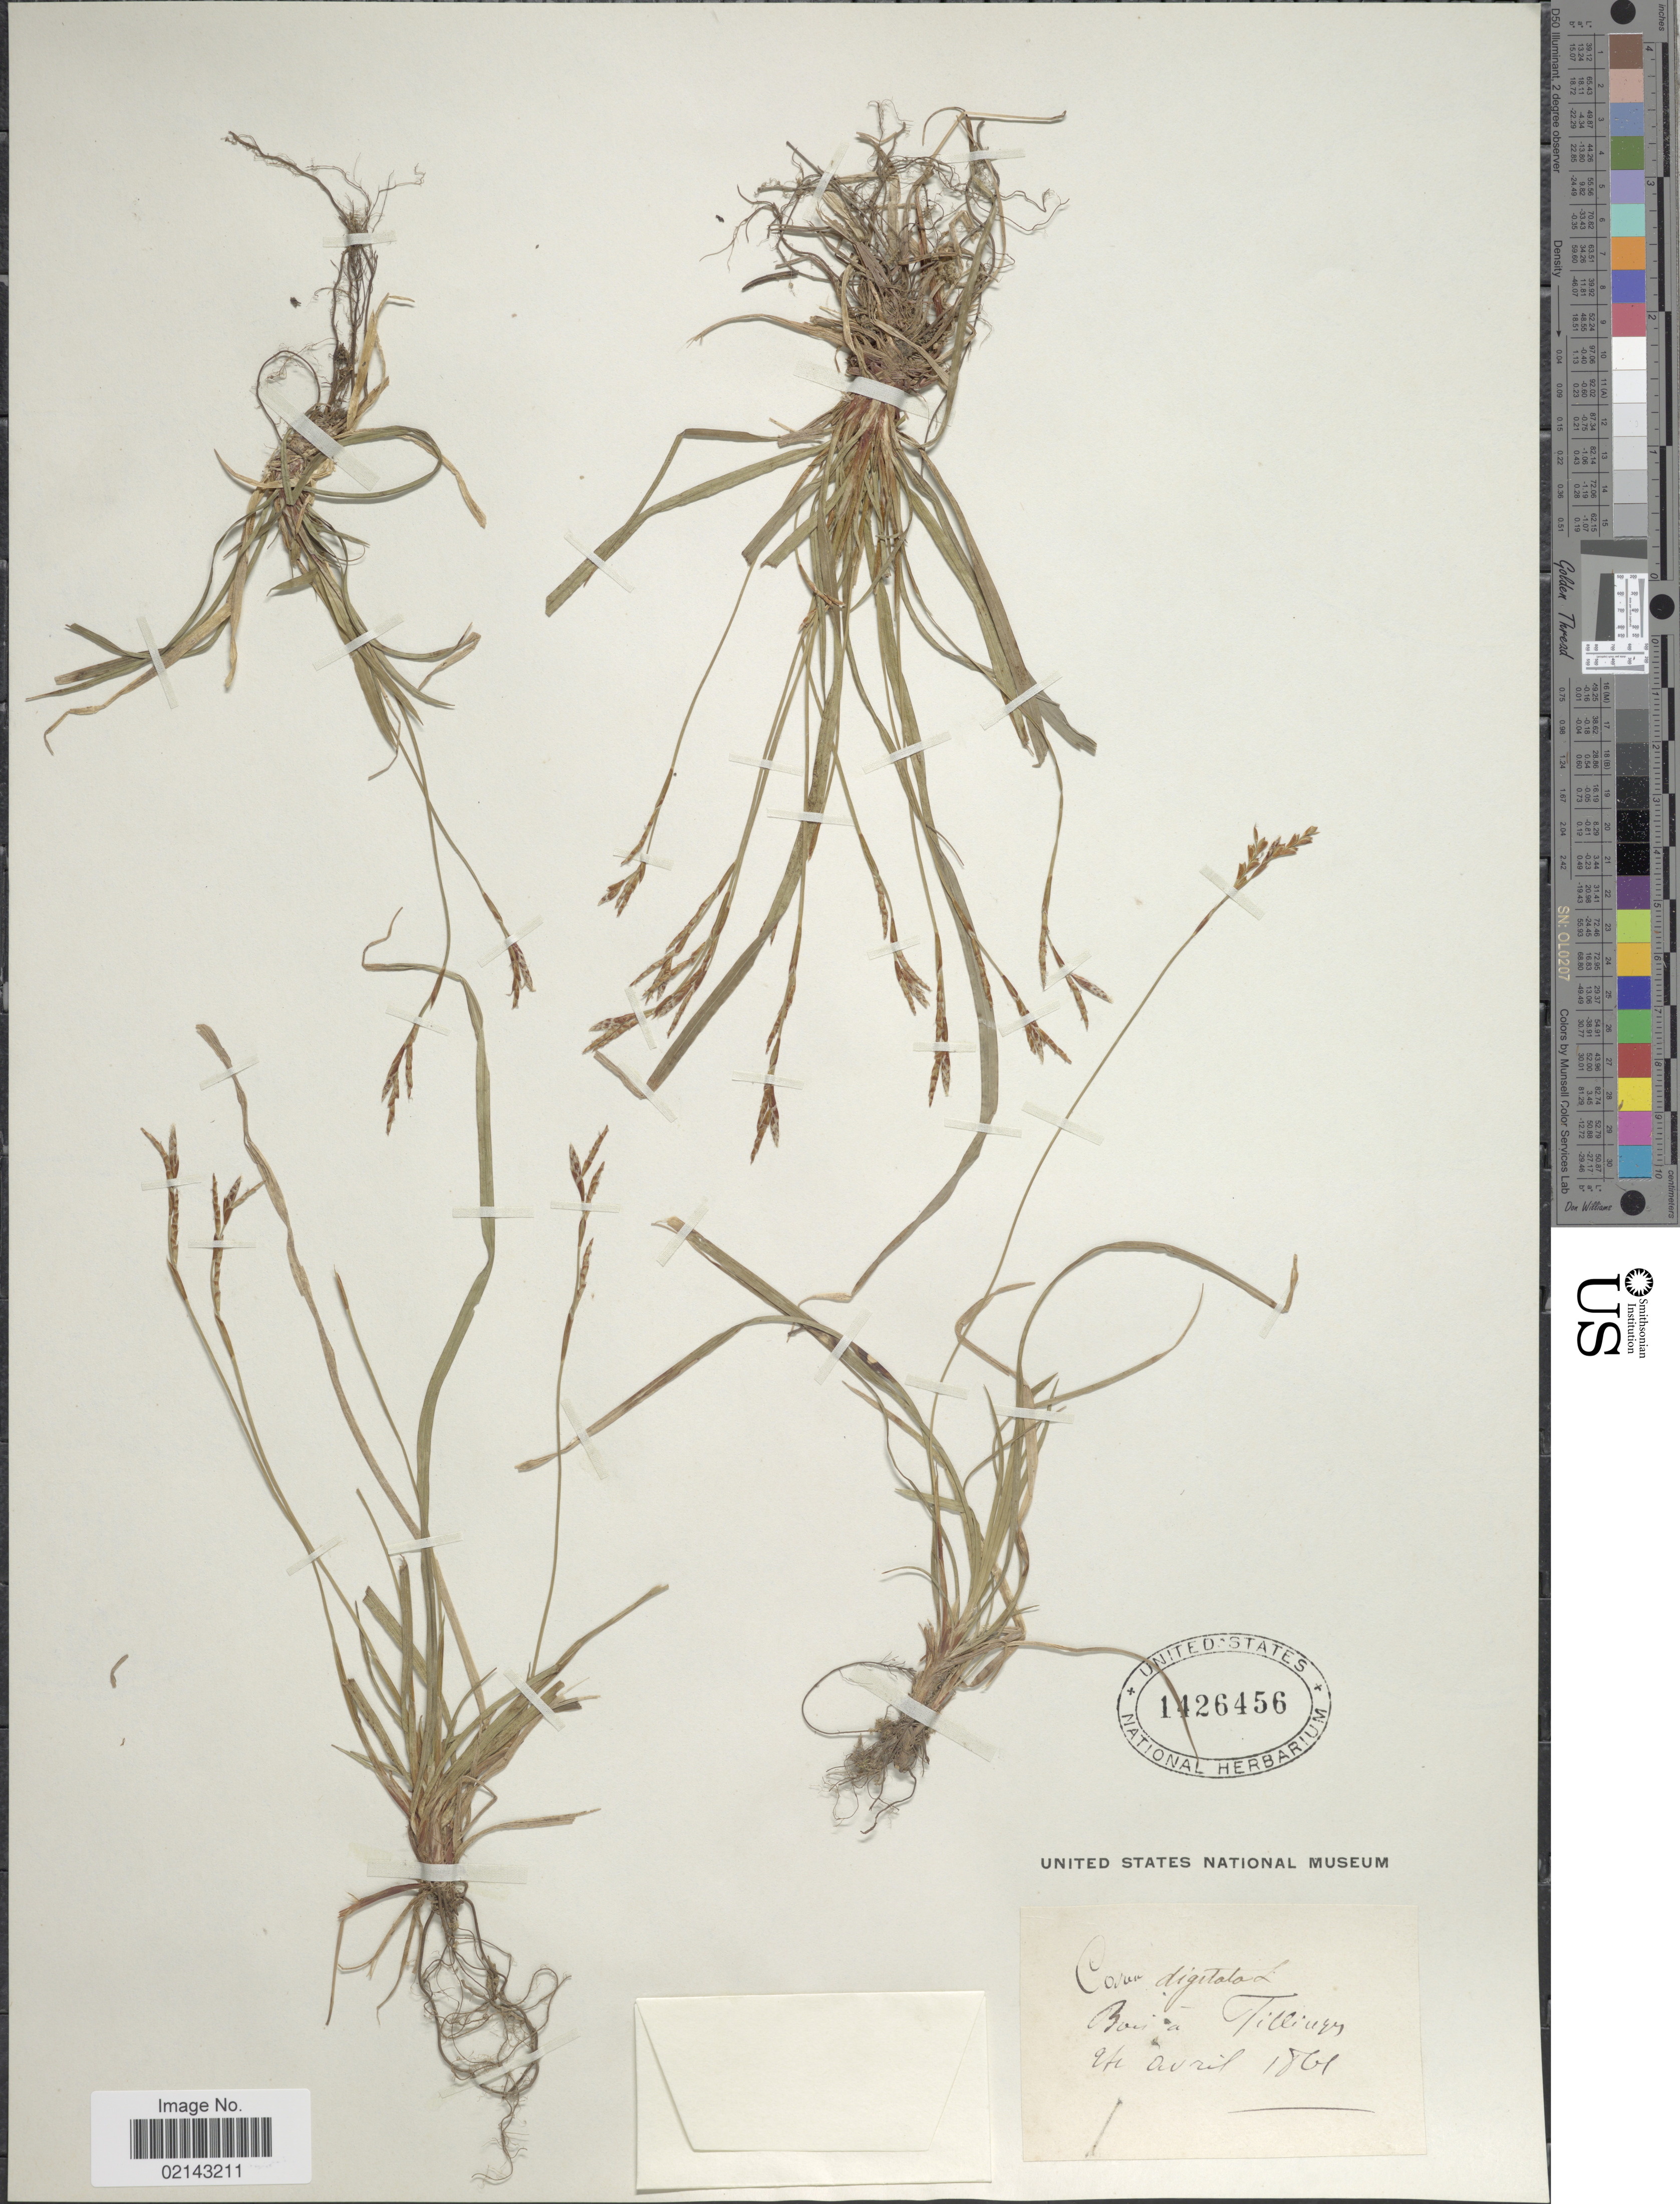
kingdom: Plantae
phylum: Tracheophyta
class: Liliopsida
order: Poales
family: Cyperaceae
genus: Carex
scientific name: Carex digitata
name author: L.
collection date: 1861-04-04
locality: Bois a Tilliuqn [interpreted]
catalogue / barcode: US 1426456